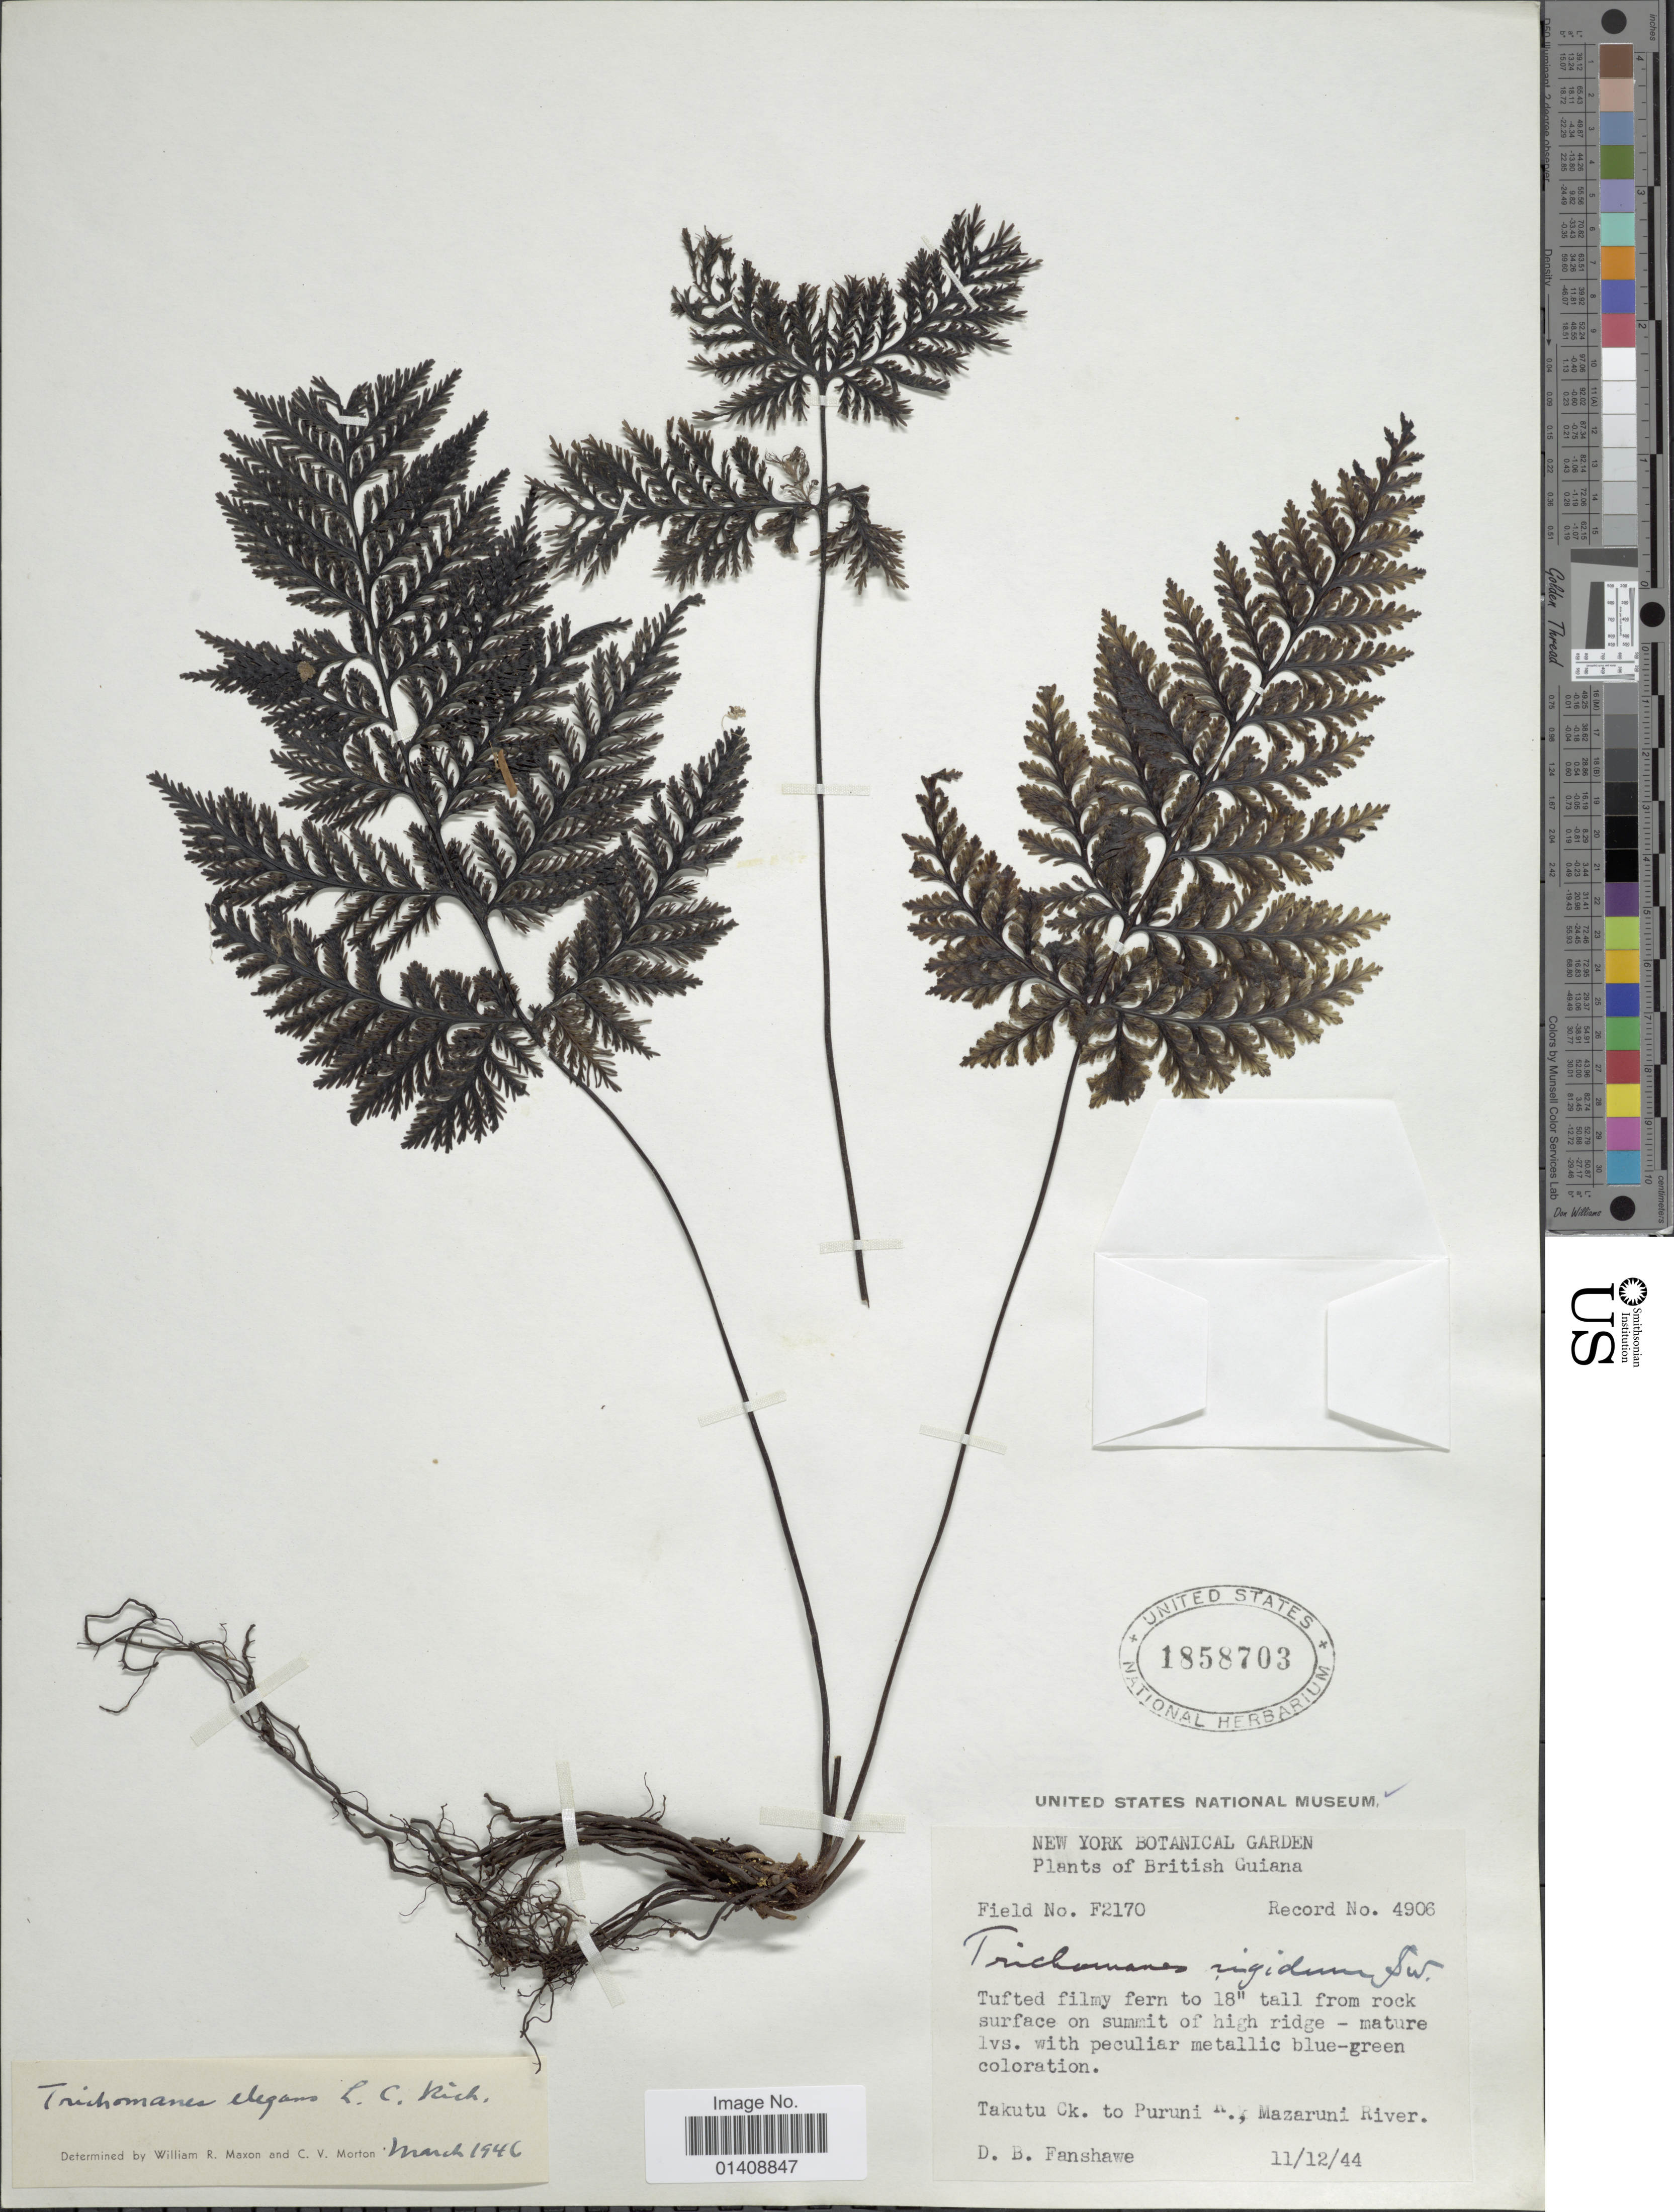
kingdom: Plantae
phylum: Tracheophyta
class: Polypodiopsida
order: Hymenophyllales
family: Hymenophyllaceae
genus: Trichomanes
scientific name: Trichomanes elegans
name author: Rich.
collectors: D. B. Fanshawe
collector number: F2170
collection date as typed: Transcribed d/m/y: 11/12/44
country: Guyana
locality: British Guiana. Takutu Ck. to Puruni R., Mazaruni River.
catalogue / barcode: US 1858703